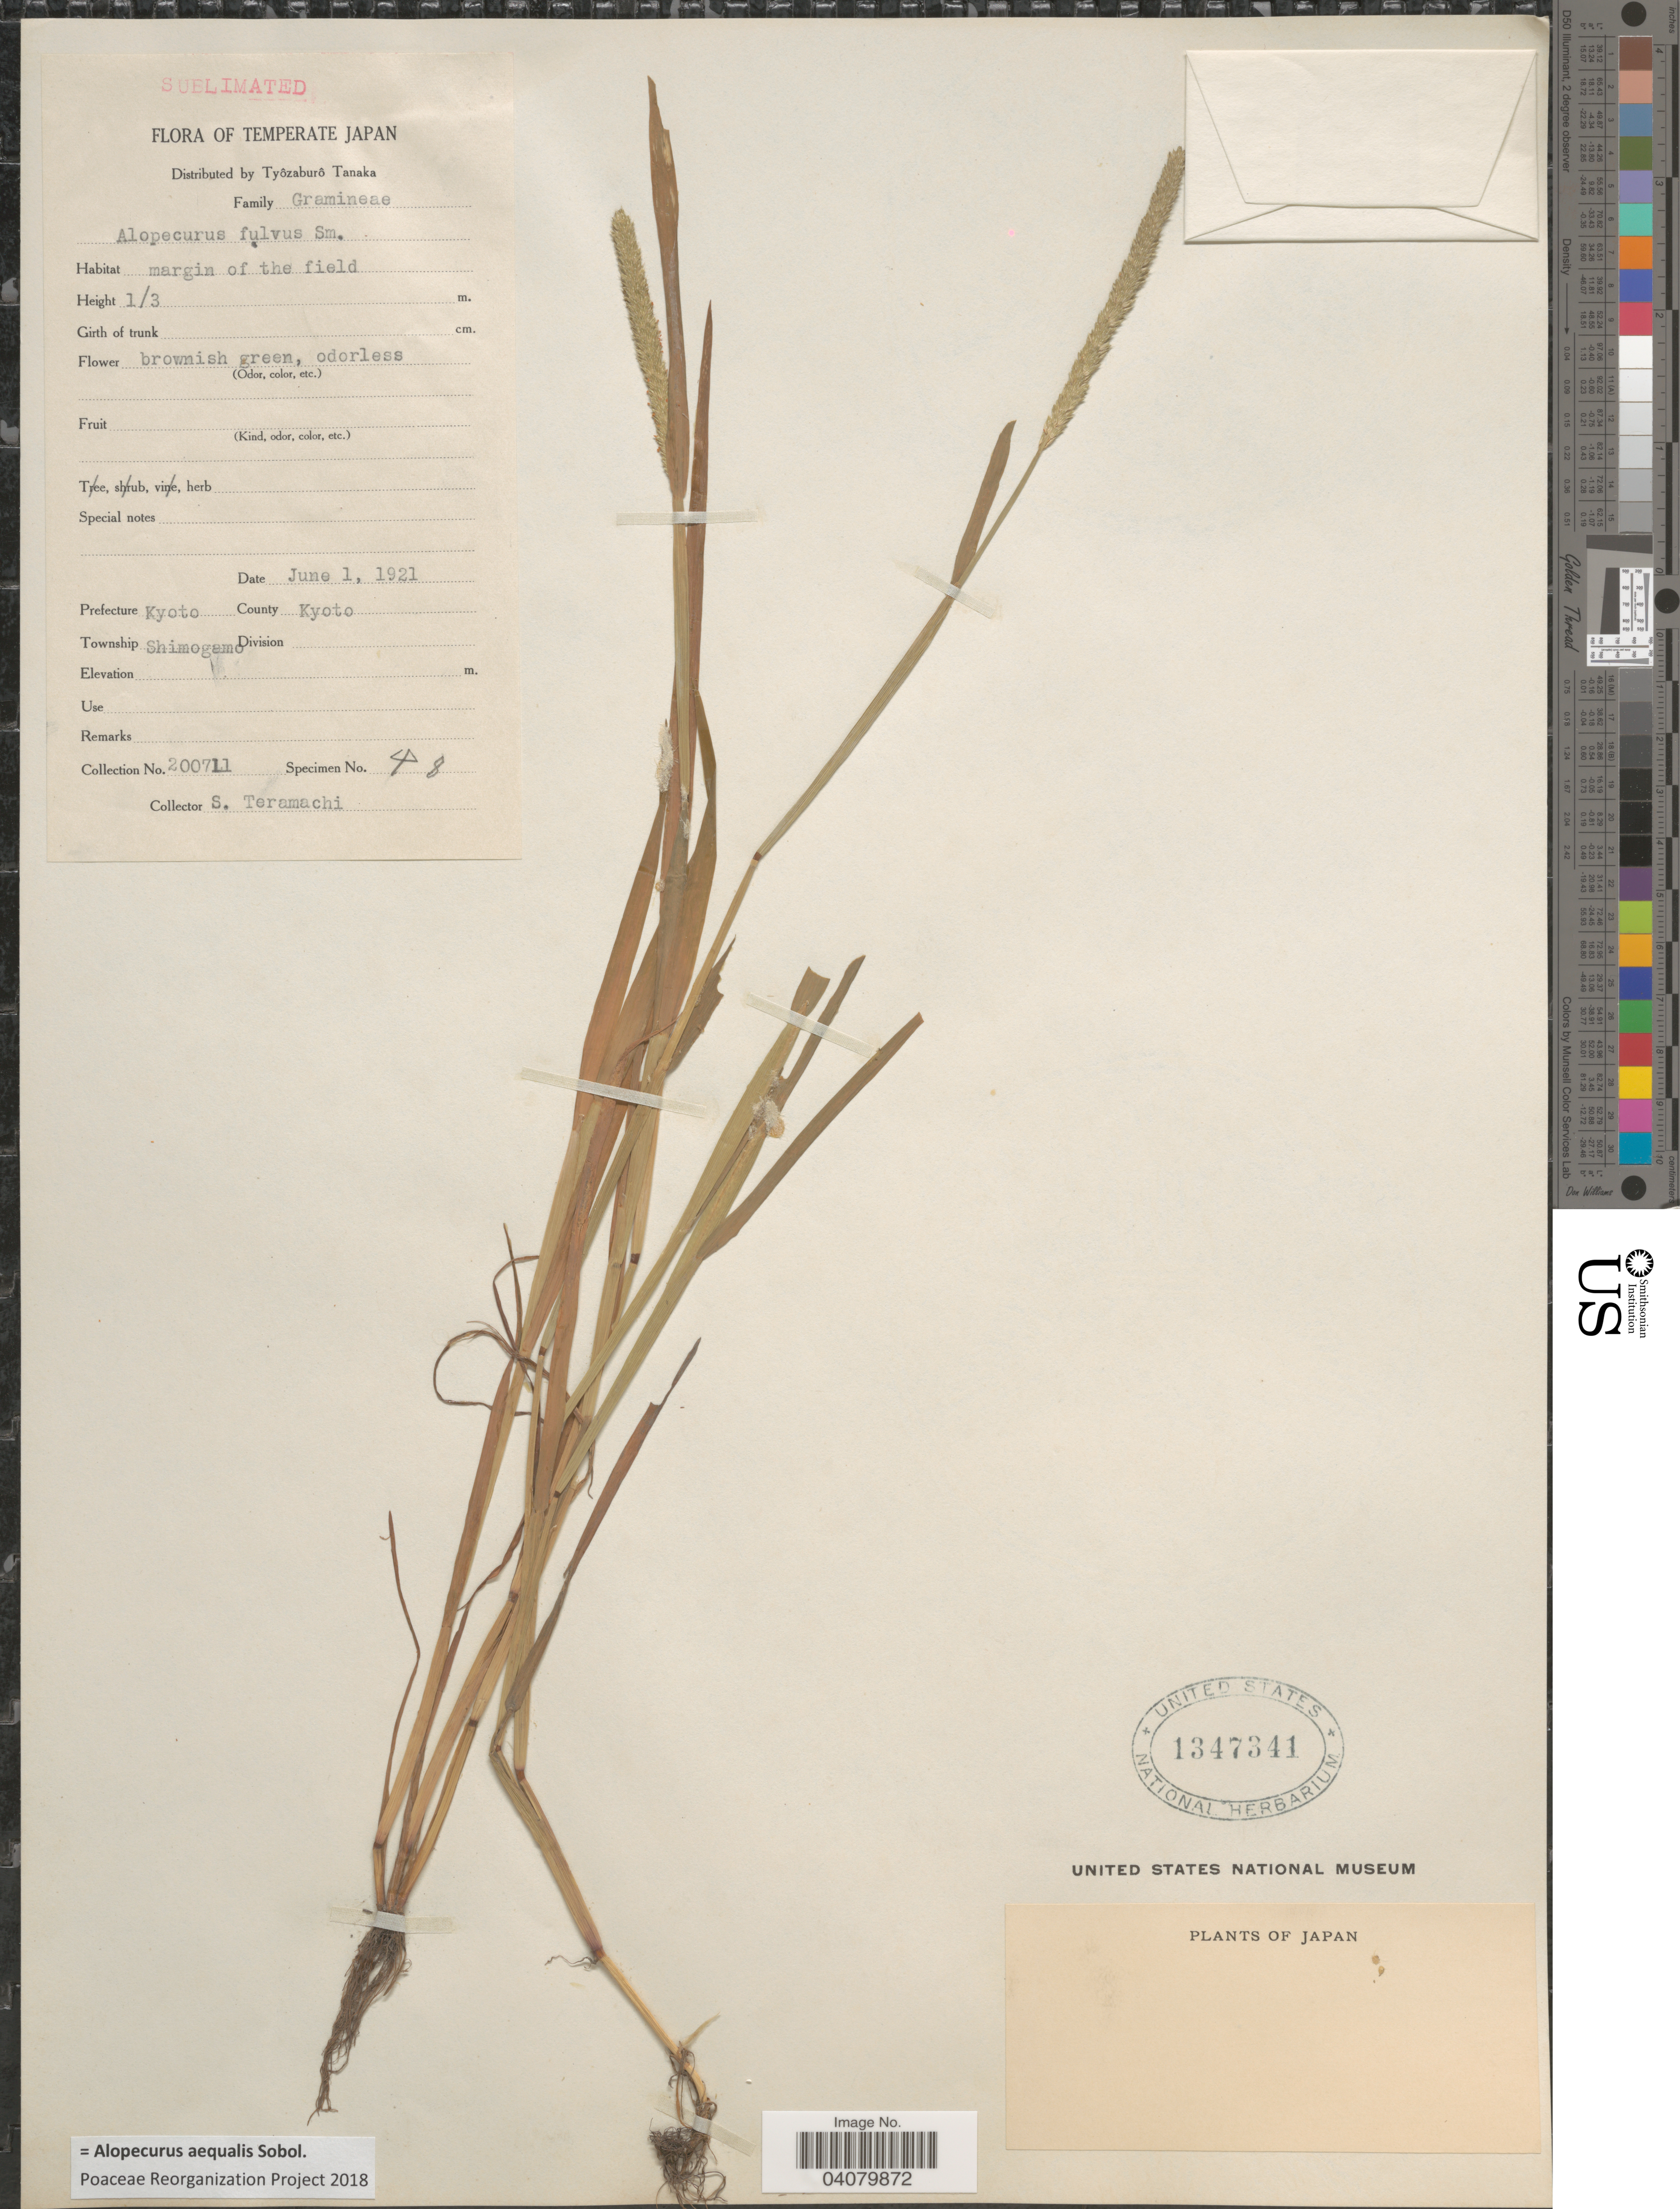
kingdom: Plantae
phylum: Tracheophyta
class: Liliopsida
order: Poales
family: Poaceae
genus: Alopecurus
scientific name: Alopecurus aequalis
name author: Sobol.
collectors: S. Teramachi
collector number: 200711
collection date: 1921-06-01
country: Japan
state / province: Kyoto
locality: Temperate Japan. Margin of the field. Prefecture Kyoto. County Kyoto. Township Shimogamo.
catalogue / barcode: US 1347341